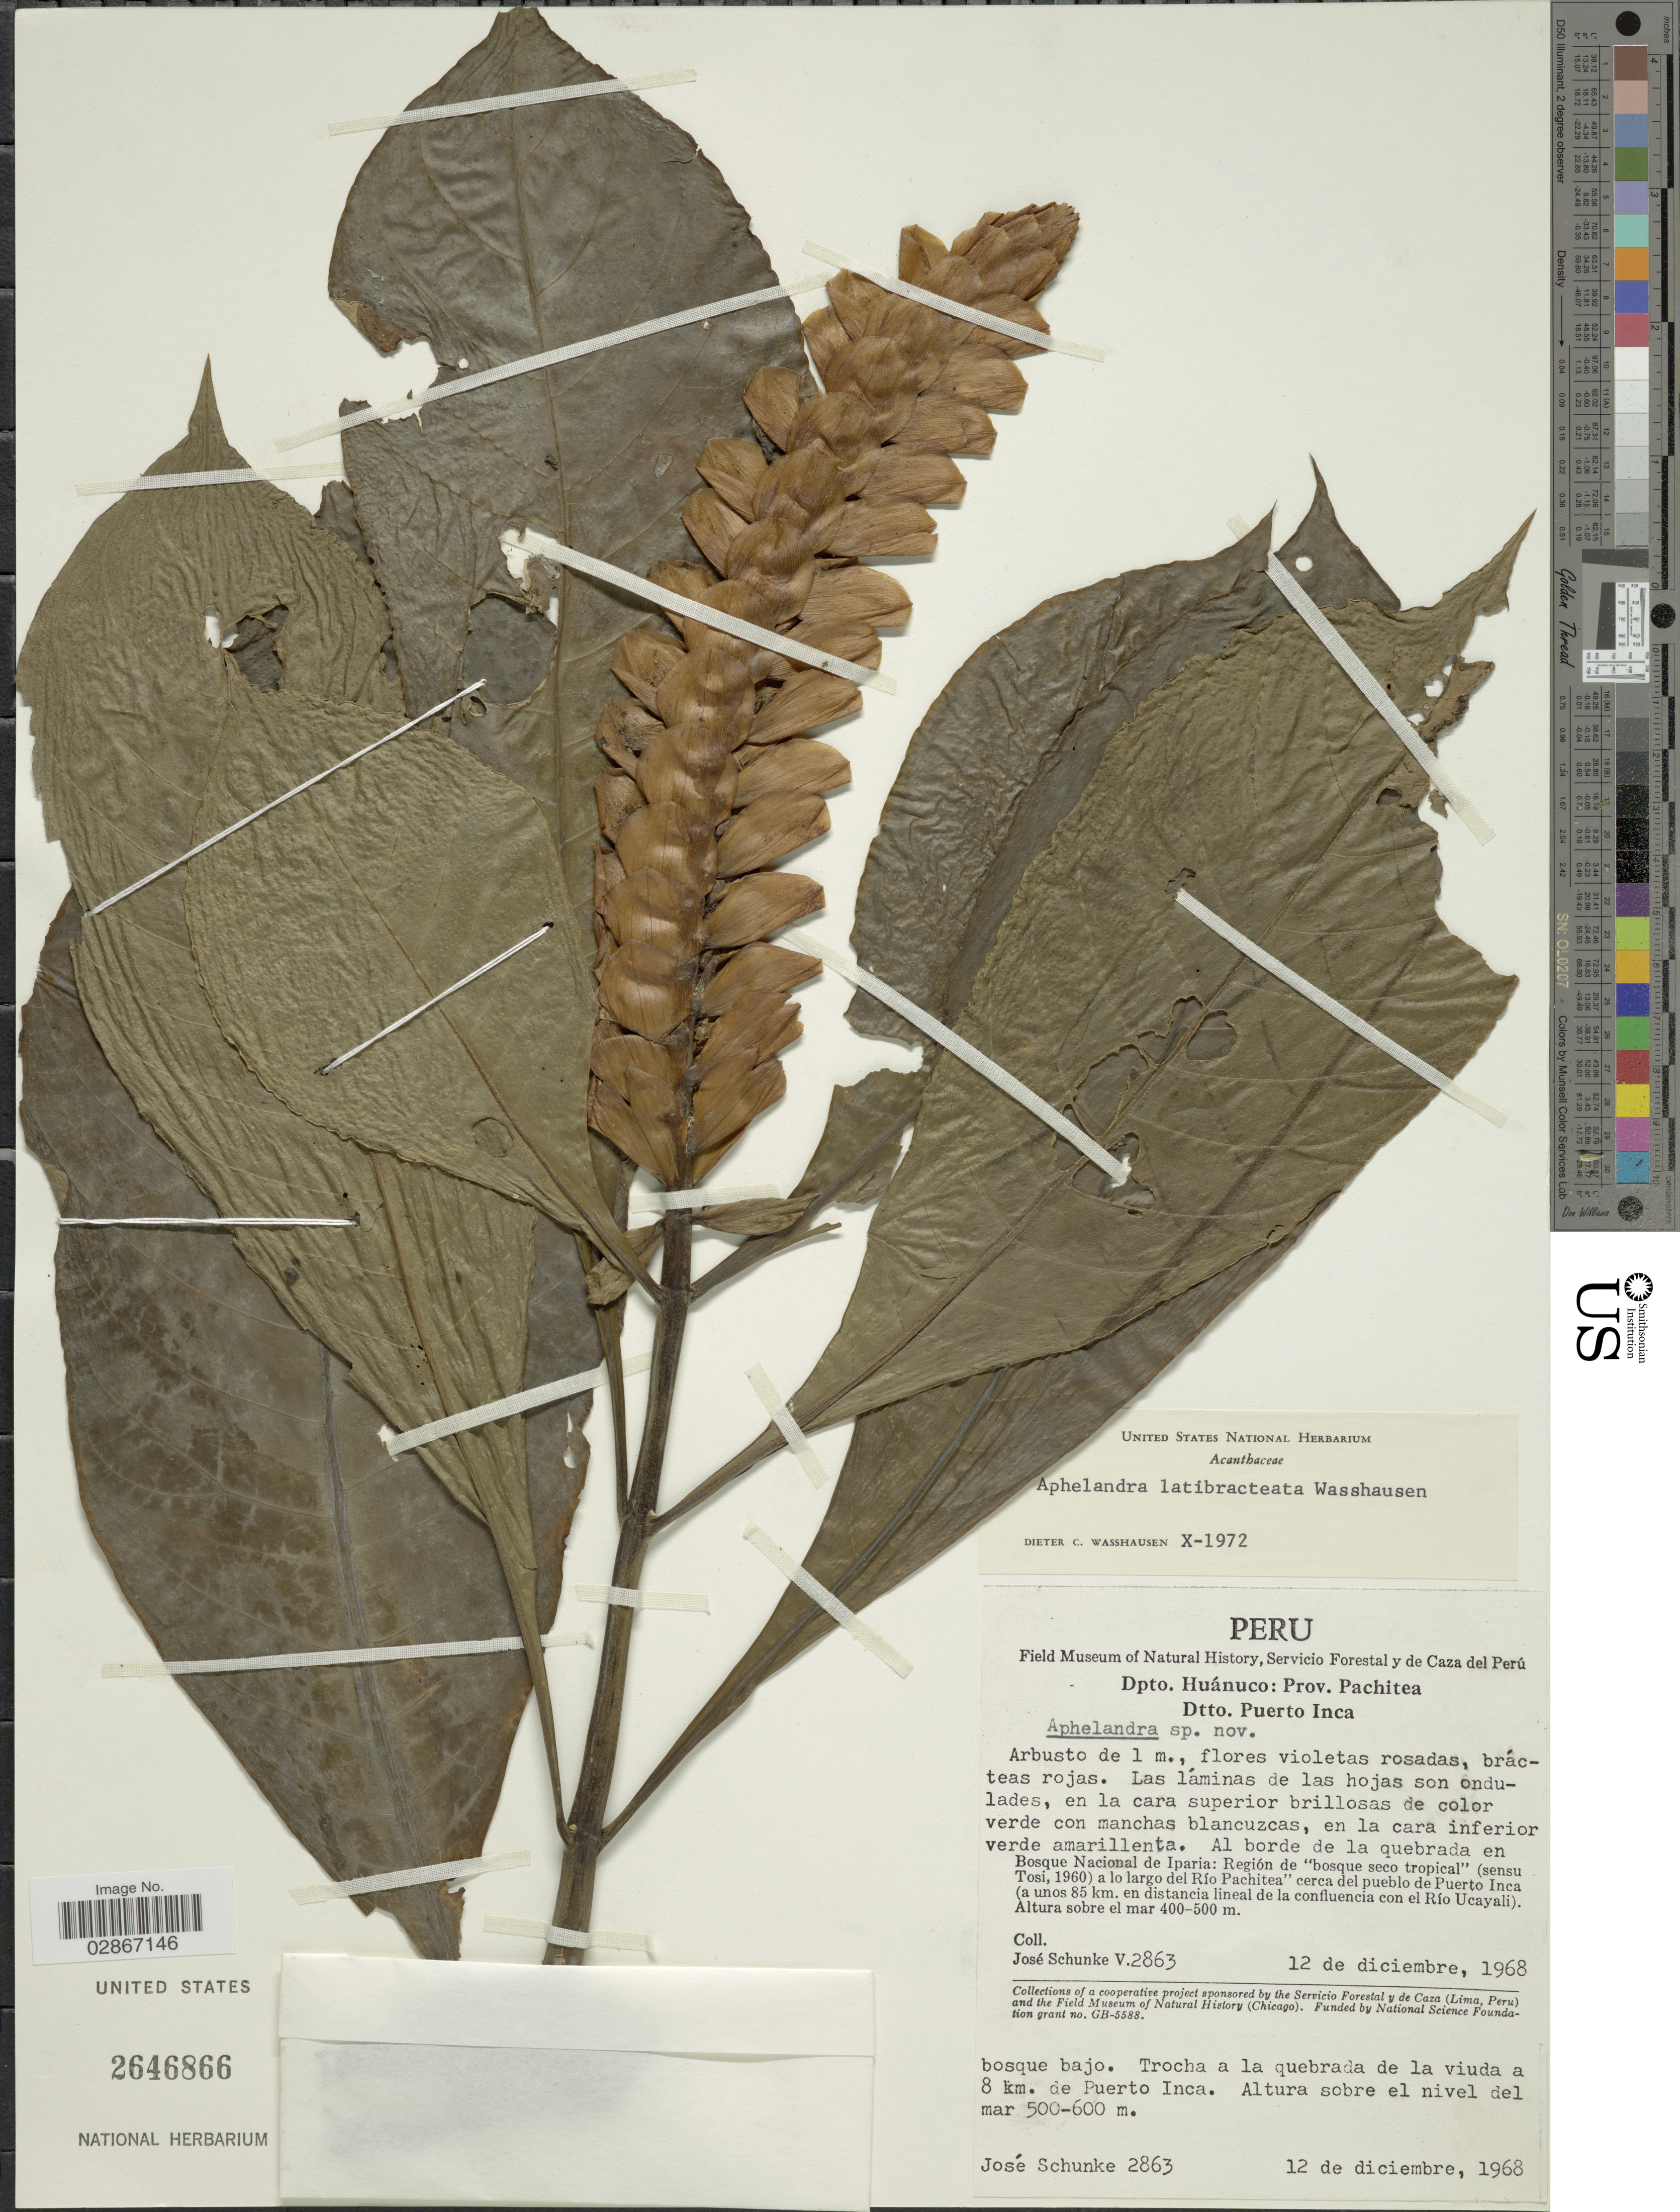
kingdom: Plantae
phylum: Tracheophyta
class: Magnoliopsida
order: Lamiales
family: Acanthaceae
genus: Aphelandra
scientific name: Aphelandra latibracteata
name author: Wassh.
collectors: J. Schunke Vigo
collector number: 2863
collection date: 1968-12-12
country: Peru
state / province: Huánuco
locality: Dpto. Huánuco: Prov. Pachitea, Dtto. Puerto Inca. Trocha a la quebrada de la viuda a 8 km. de Puerto Inca. Bosque Nacional de Iparia: Región de "bosque seco tropical" (sensu Tosi, 1960) a lo largo del Río Pachitea cerca del pueblo de Puerto Inca ( a unos 85 km. en distancia lineal de la confluencia con el Río Ucayali).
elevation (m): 400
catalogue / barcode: US 2646866